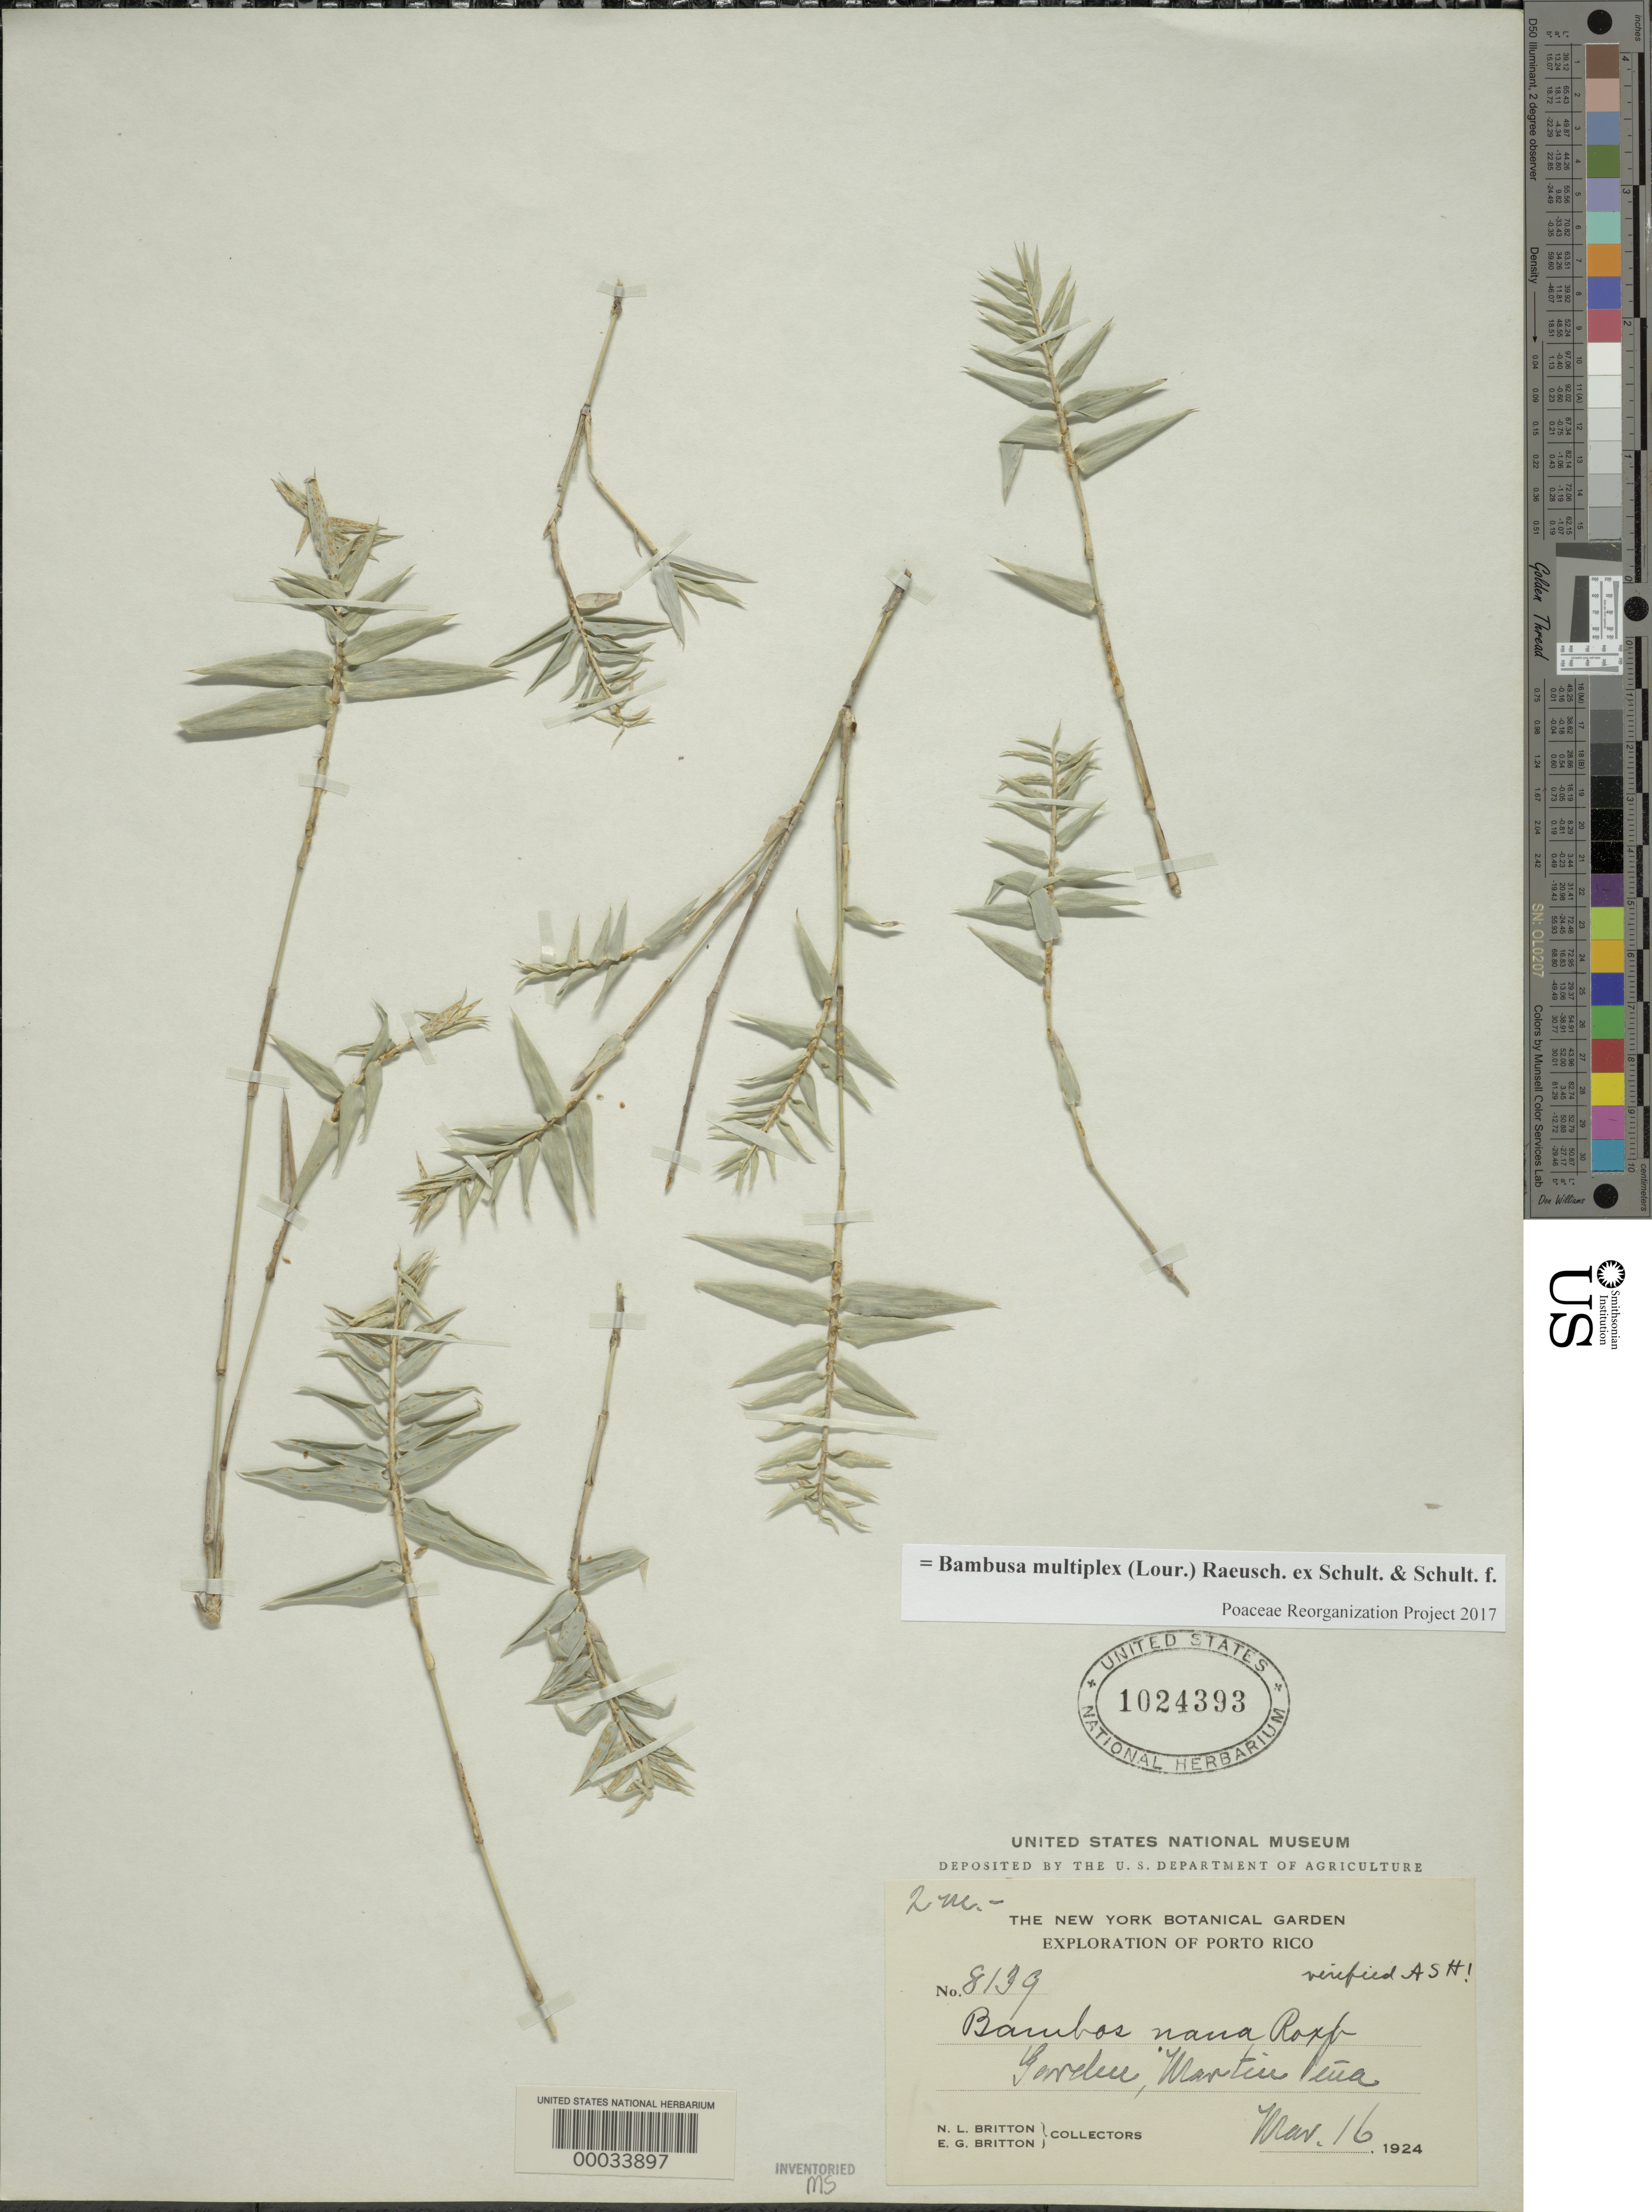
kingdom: Plantae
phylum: Tracheophyta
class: Liliopsida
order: Poales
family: Poaceae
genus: Bambusa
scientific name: Bambusa multiplex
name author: (Lour.) Raeusch. ex Schult. & Schult. f.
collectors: N. Britton & E. G. Britton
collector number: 8139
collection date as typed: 16 Mar 1924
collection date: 1924-03-16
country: Puerto Rico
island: Greater Antilles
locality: Sierra de Naguabo ad Rio Blanco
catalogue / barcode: US 1024393